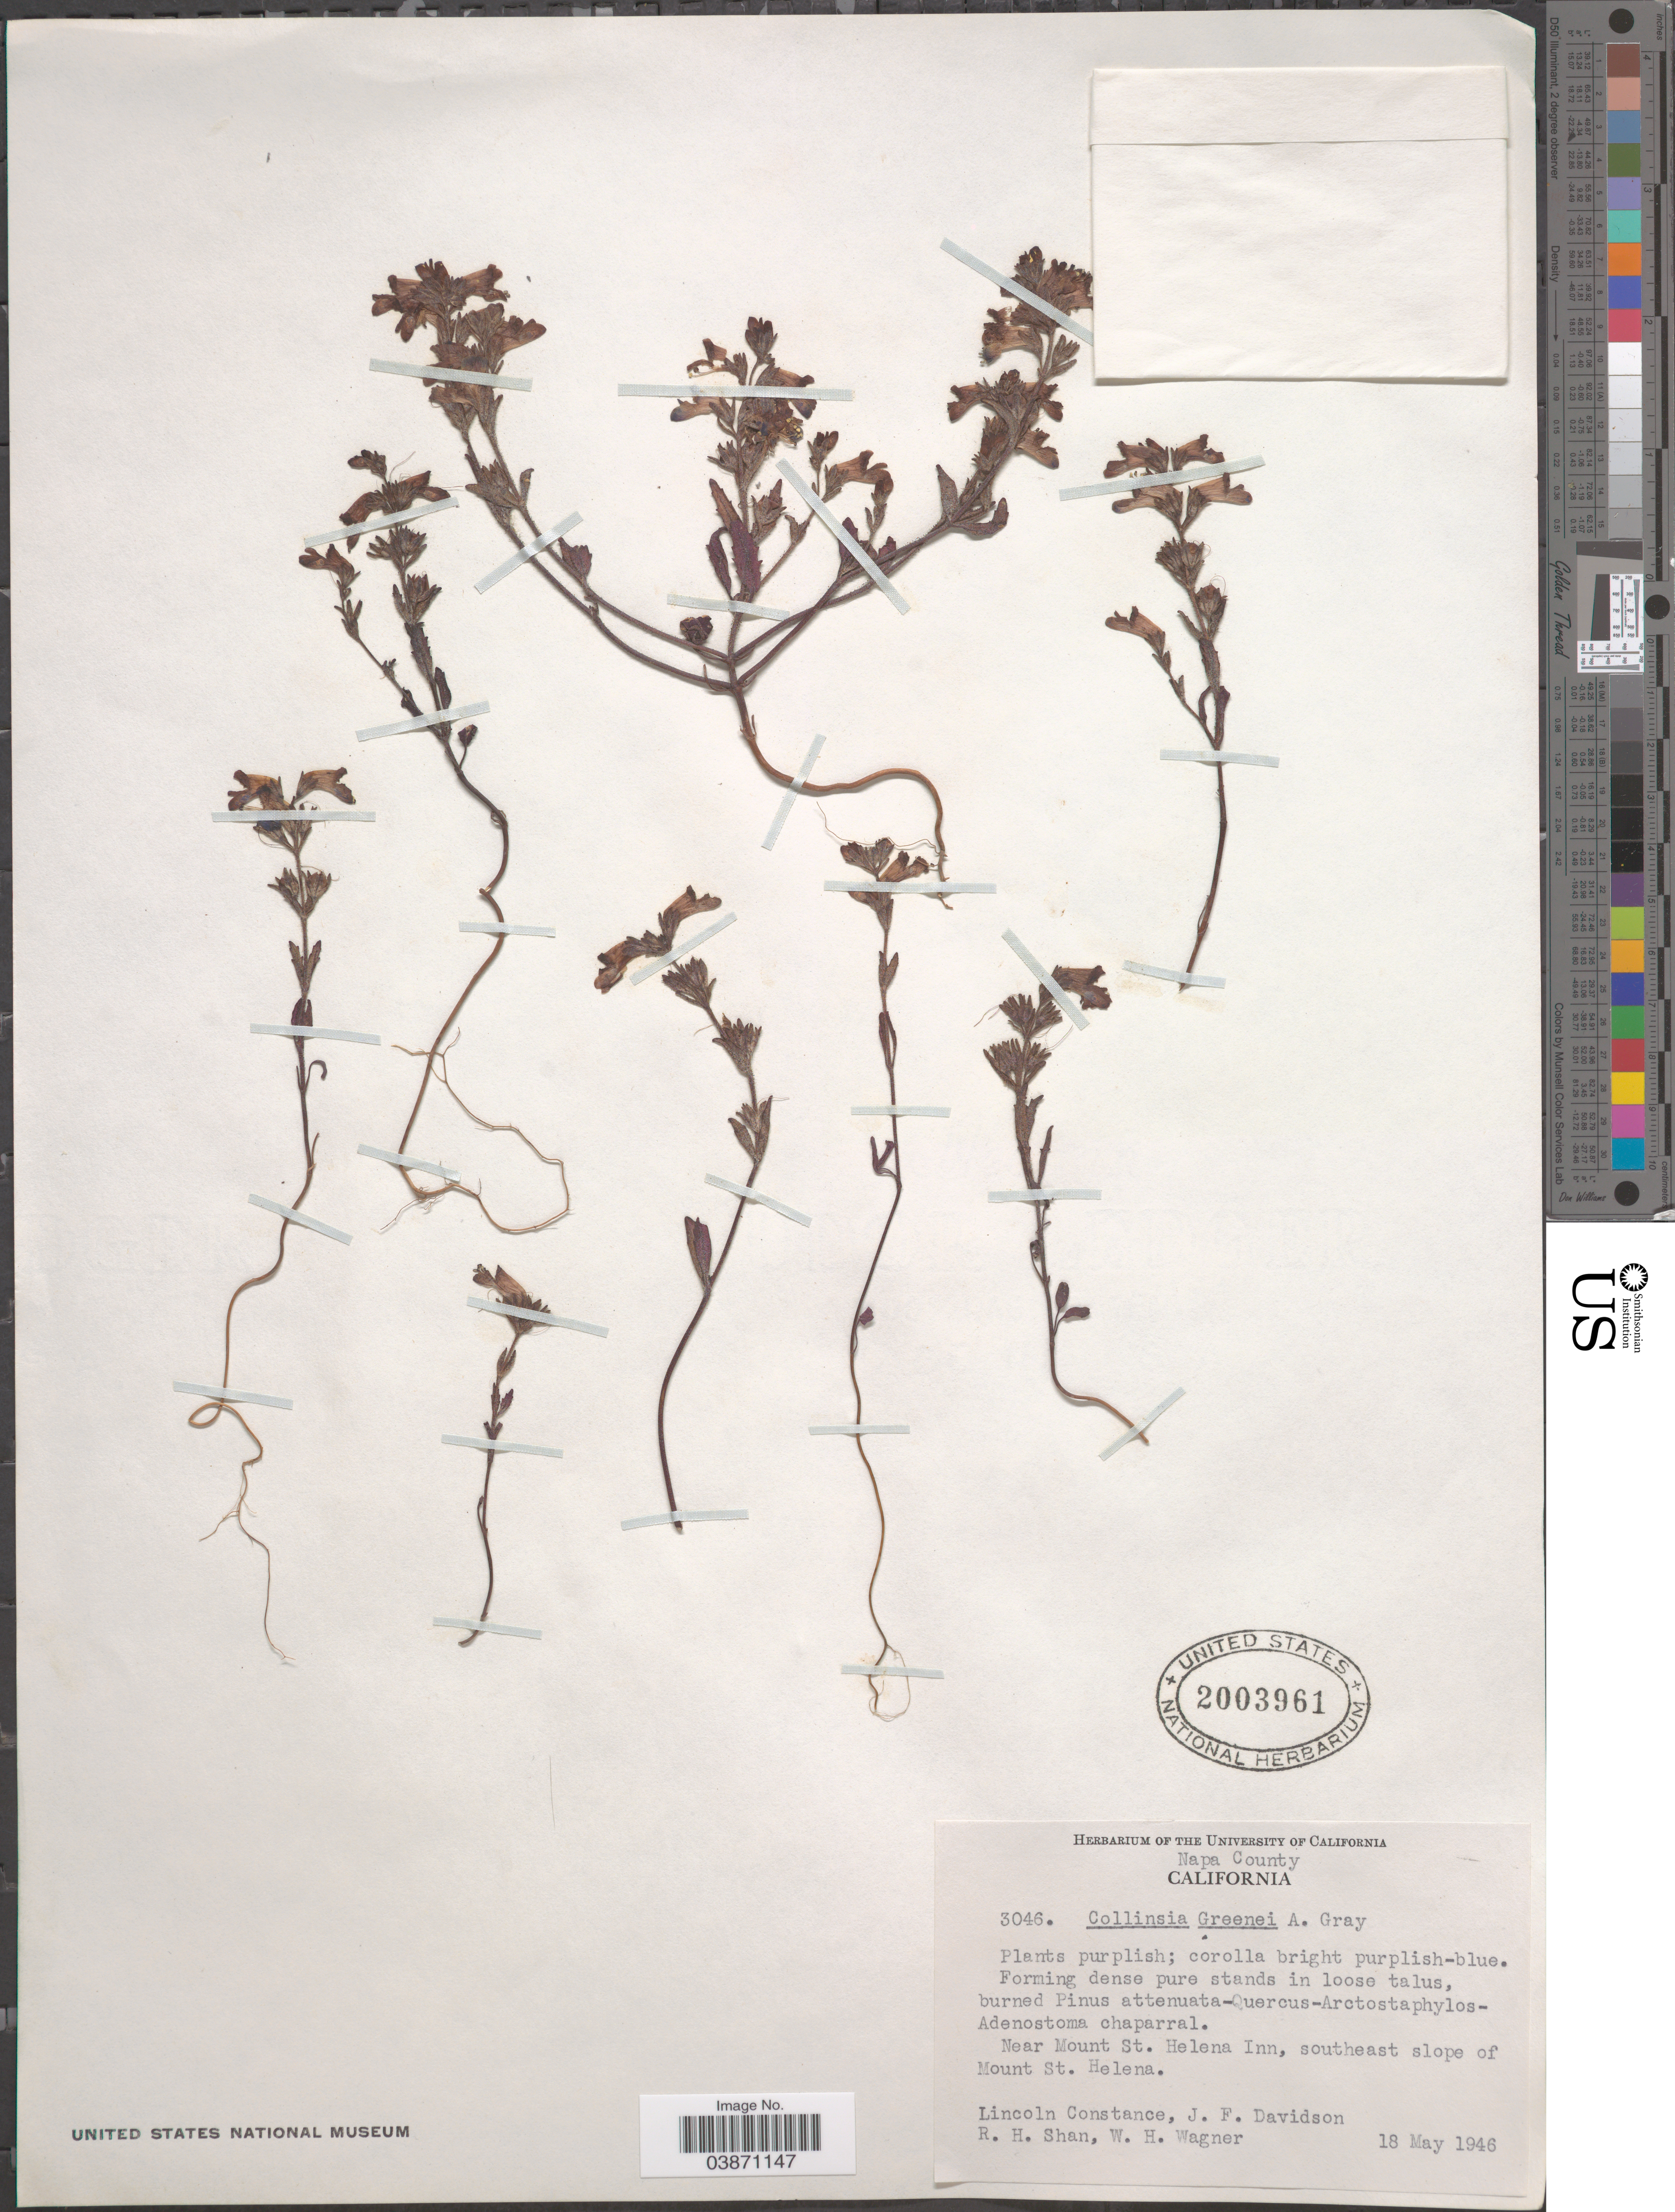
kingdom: Plantae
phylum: Tracheophyta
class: Magnoliopsida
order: Lamiales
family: Plantaginaceae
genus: Collinsia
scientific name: Collinsia greenei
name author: A. Gray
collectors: L. Constance, J. F. Davidson, R. Shan & W. H. Wagner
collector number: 3046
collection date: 1946-05-18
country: United States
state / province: California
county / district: Napa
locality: Napa County. Near Mount St. Helena Inn, southeast slope of Mount St. Helena.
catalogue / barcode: US 2003961